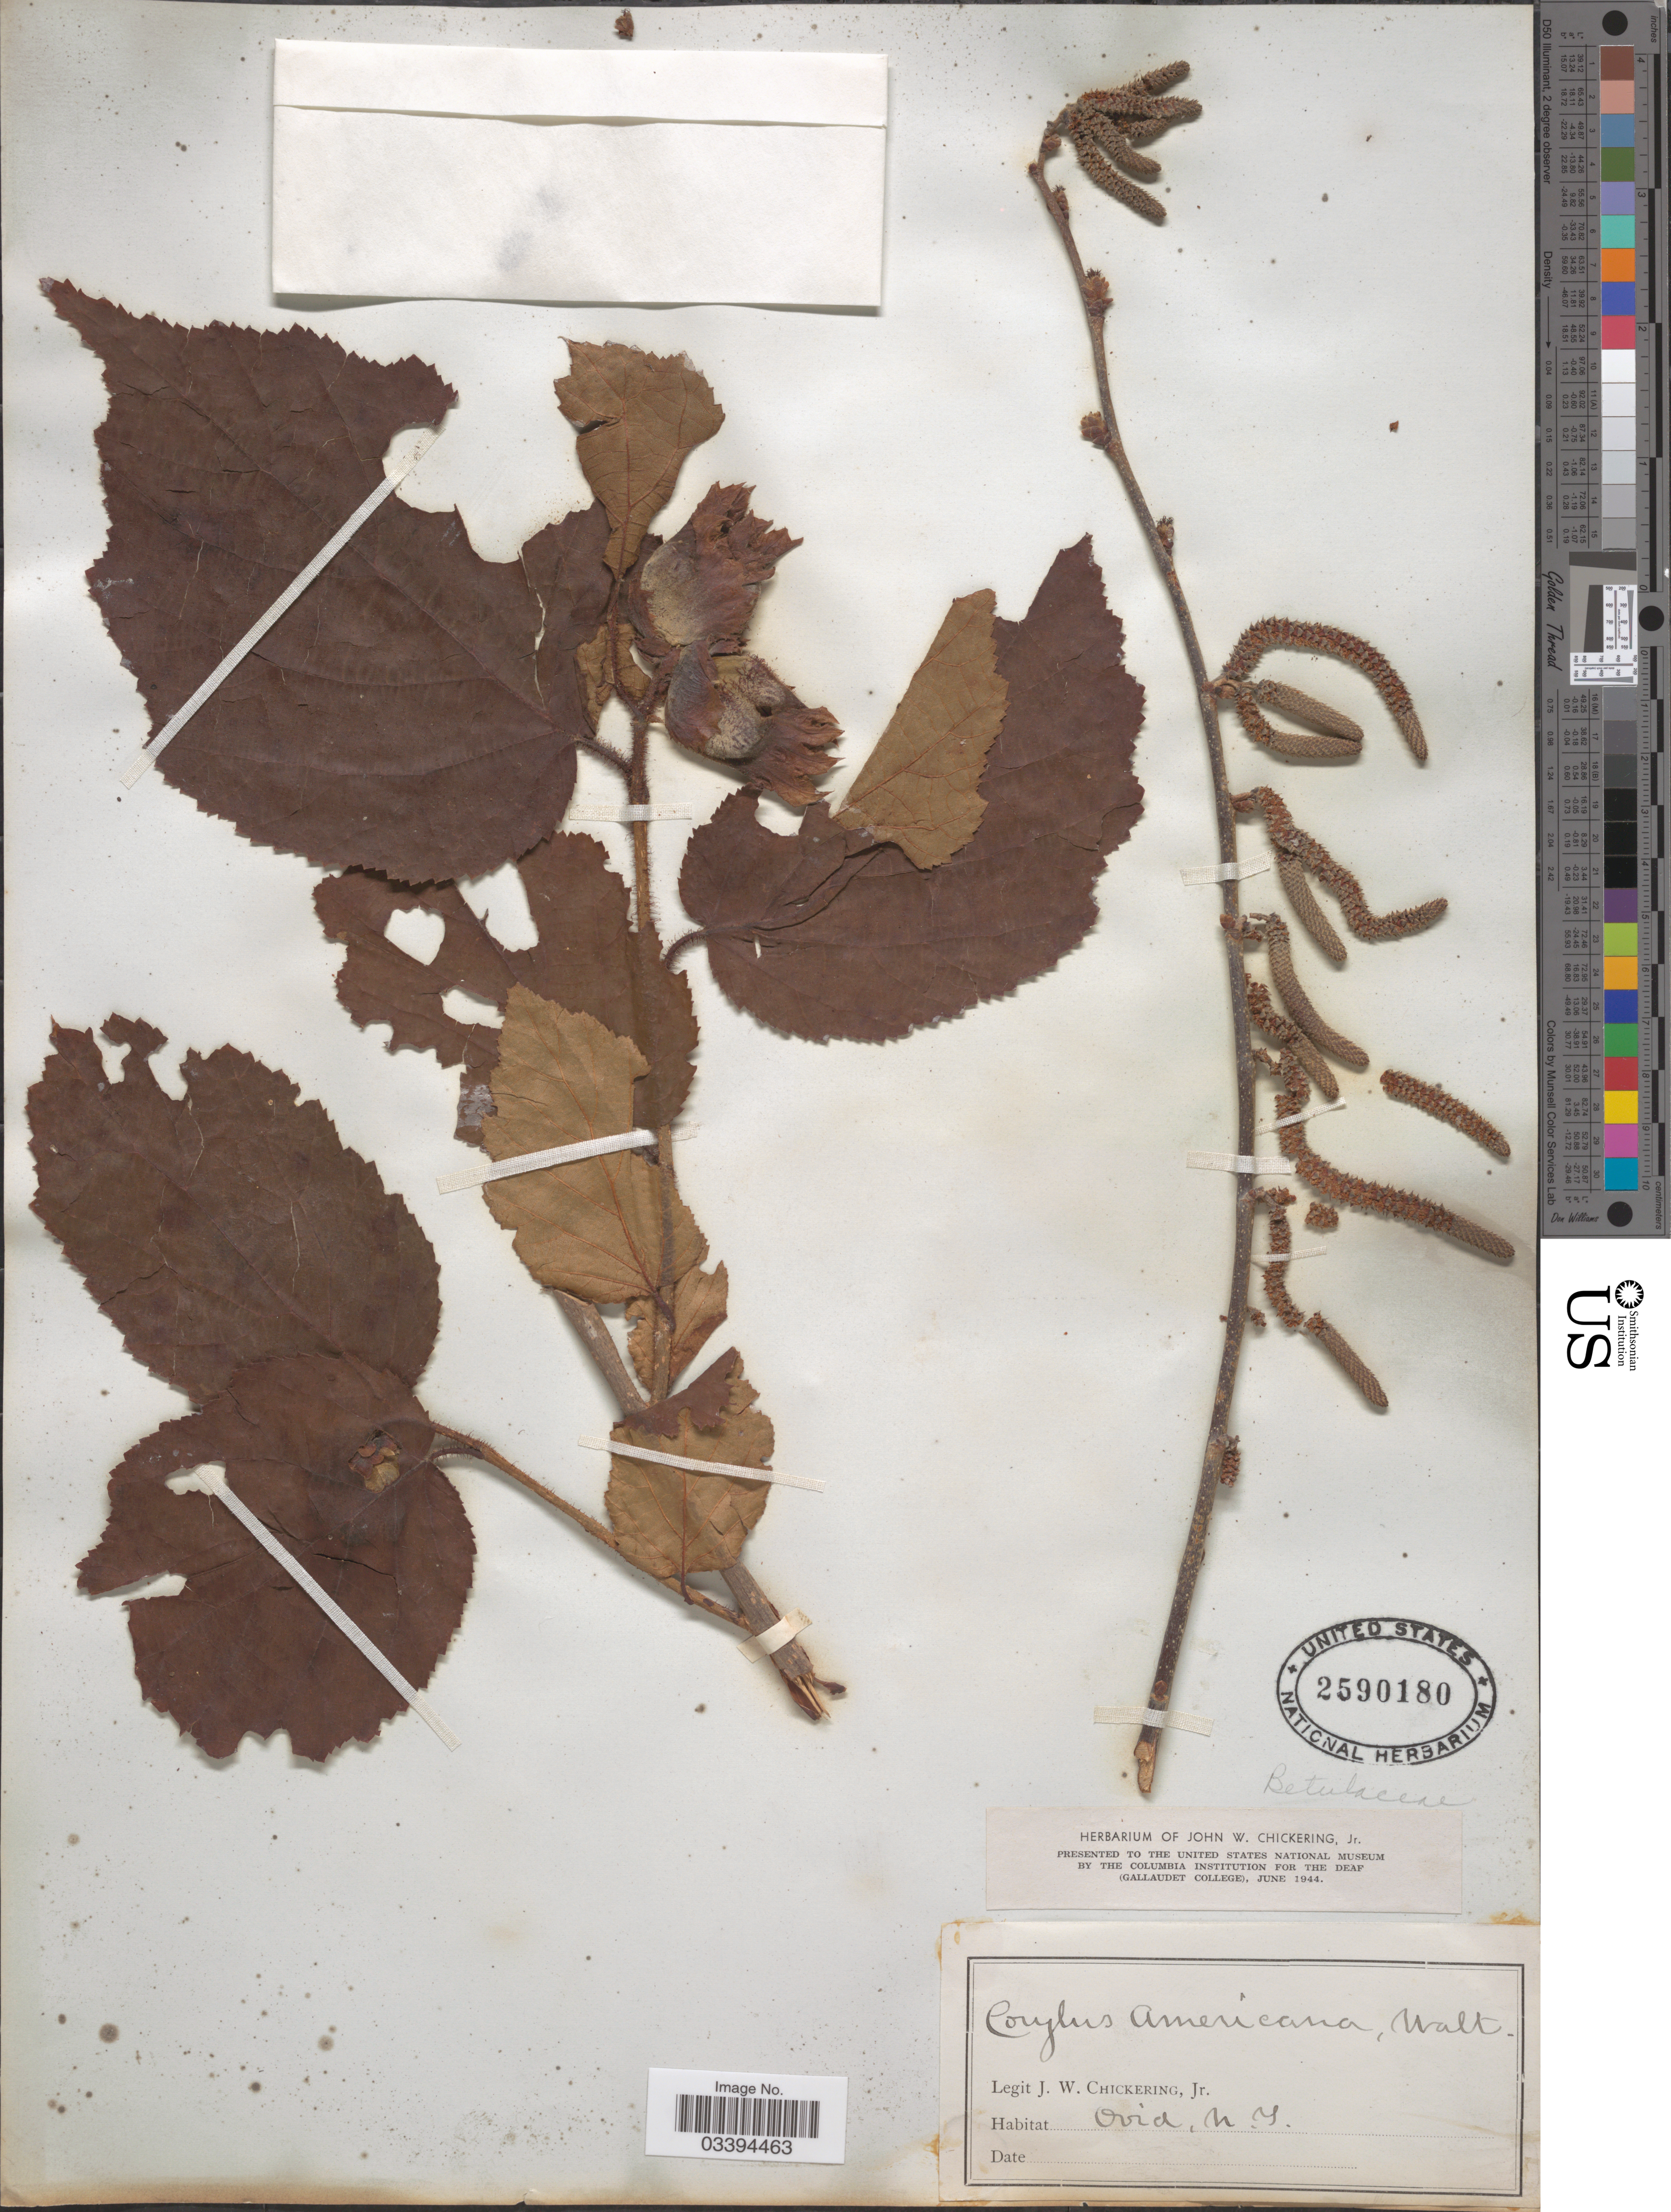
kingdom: Plantae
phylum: Tracheophyta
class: Magnoliopsida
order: Fagales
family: Betulaceae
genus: Corylus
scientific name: Corylus americana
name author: Walter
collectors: J. Chickering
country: United States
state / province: New York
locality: Ovid.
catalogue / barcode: US 2590180